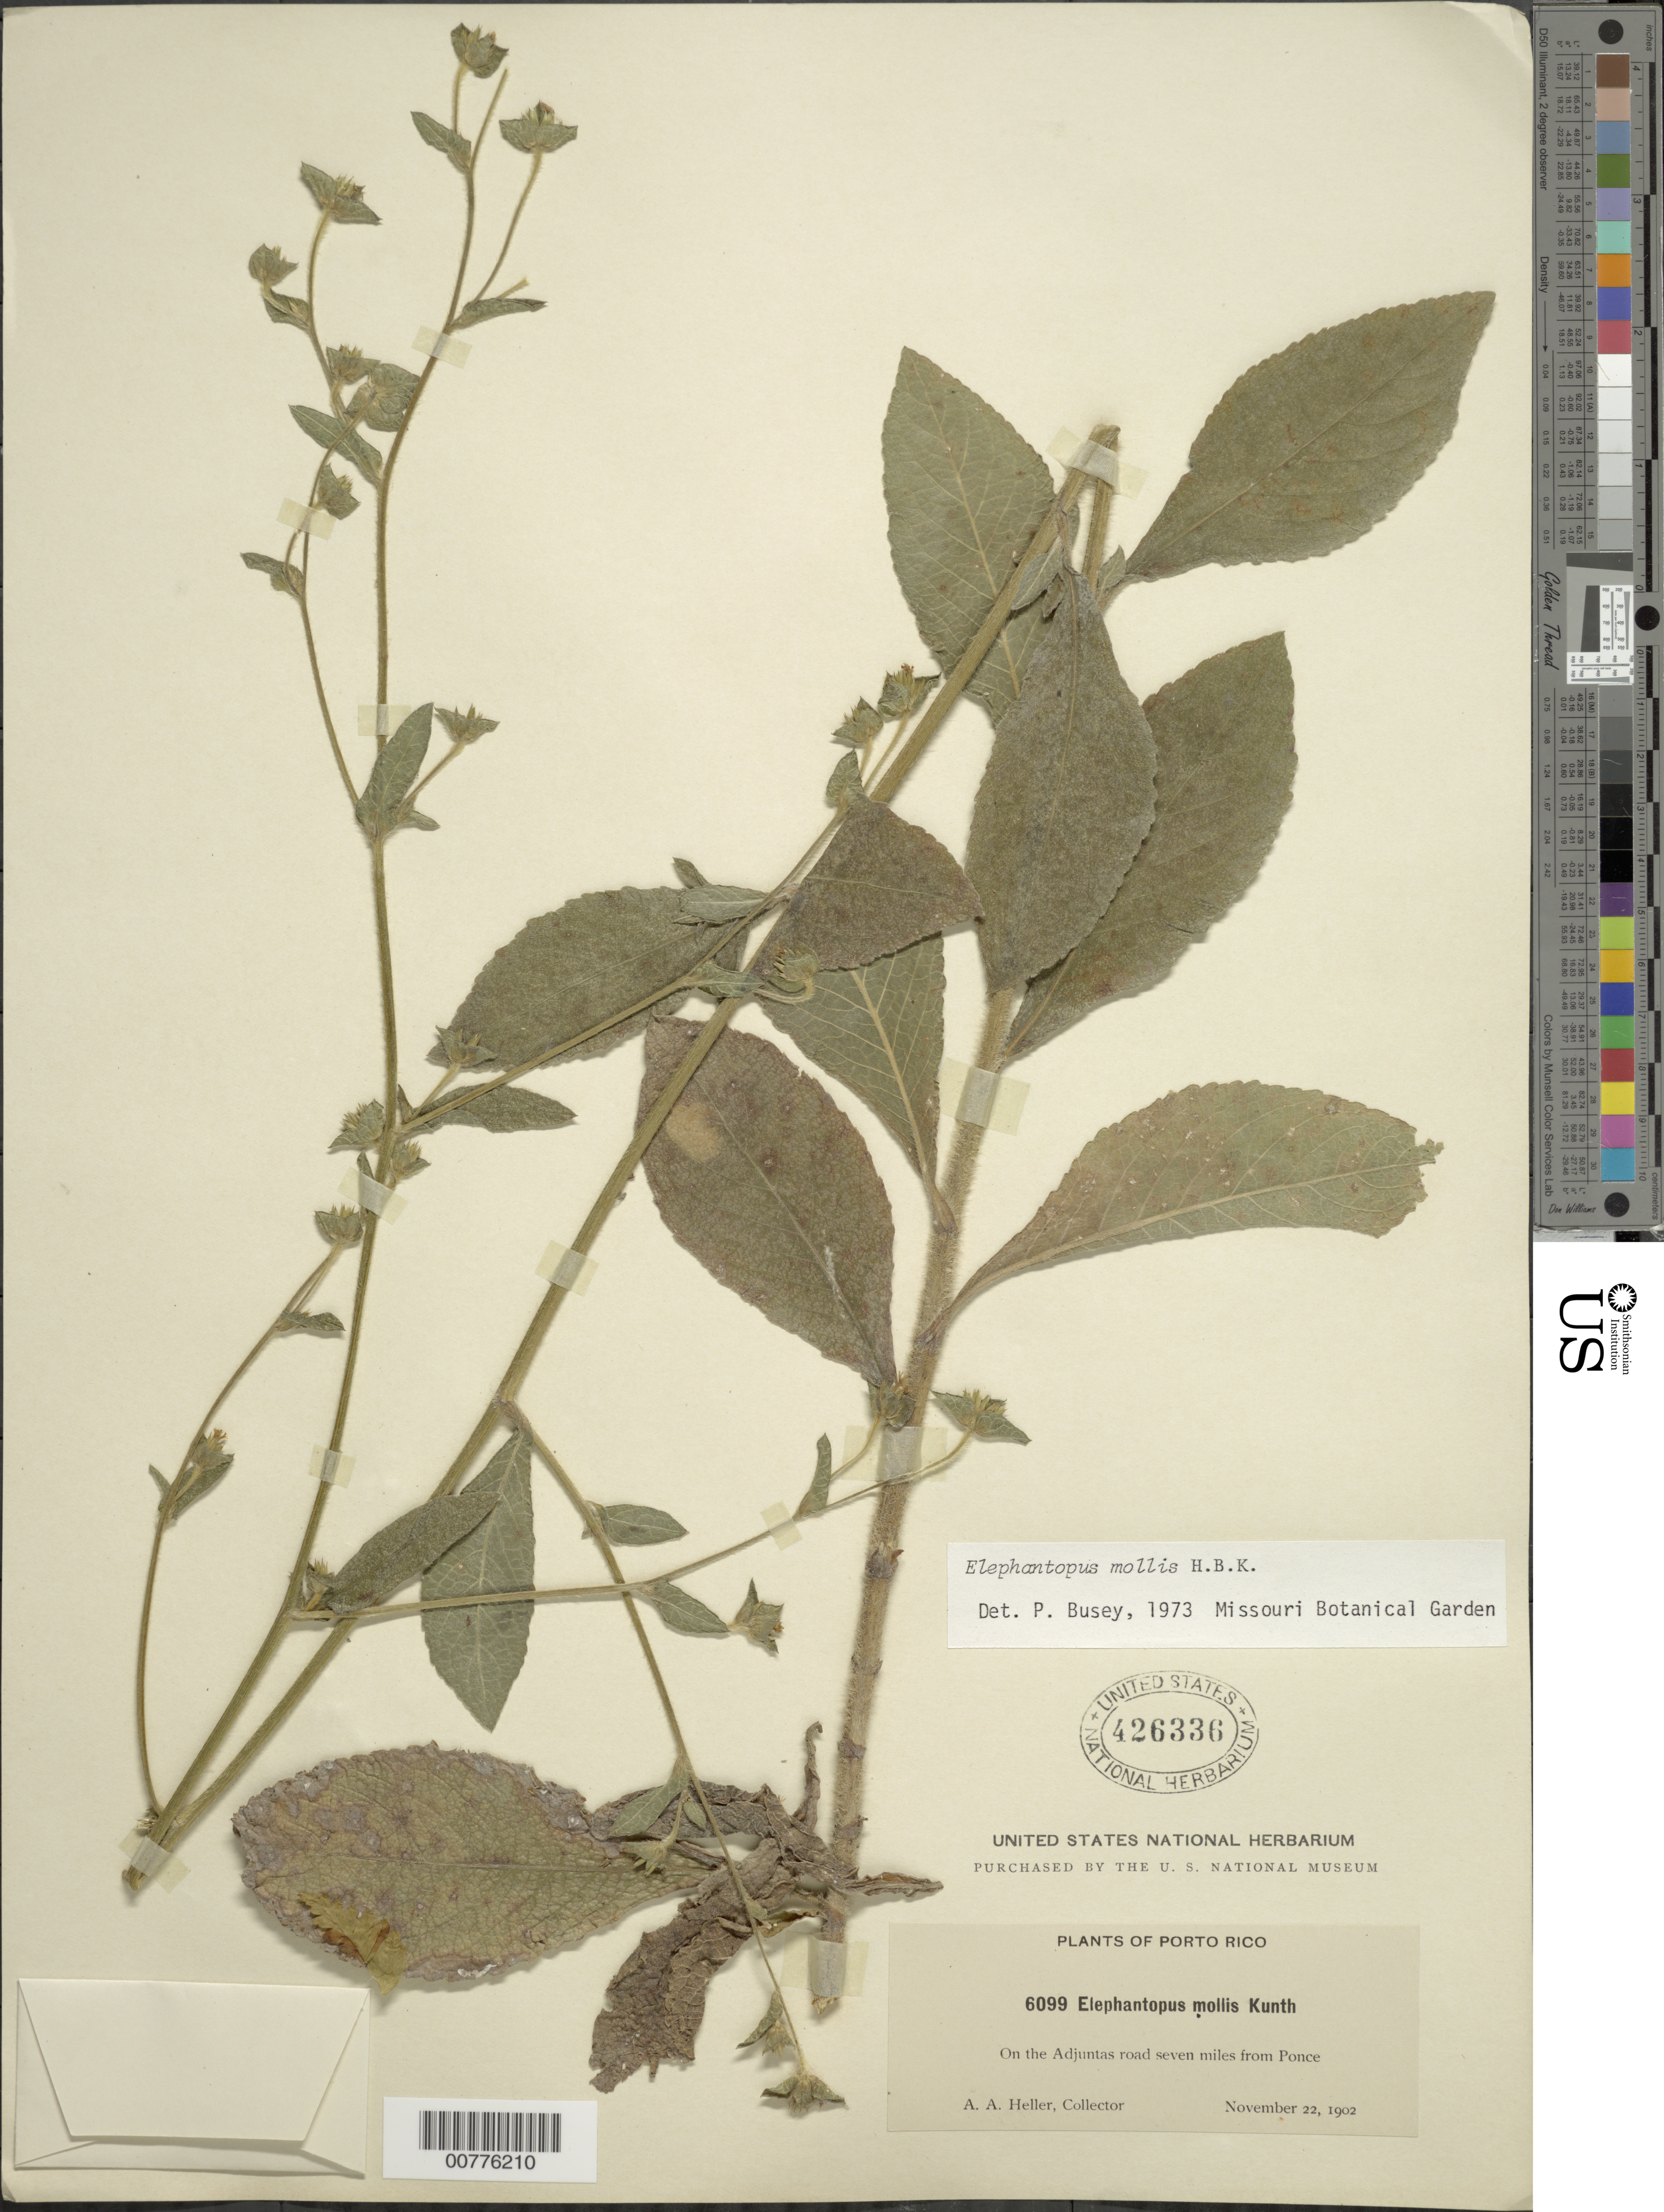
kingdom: Plantae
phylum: Tracheophyta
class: Magnoliopsida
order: Asterales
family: Asteraceae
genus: Elephantopus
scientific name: Elephantopus mollis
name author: Kunth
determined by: Busey, P.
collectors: A. A. Heller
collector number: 6099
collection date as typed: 22 Nov 1902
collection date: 1902-11-22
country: Puerto Rico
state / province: Ponce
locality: On the Adjuntas road, seven miles from Ponce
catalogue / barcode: US 426336